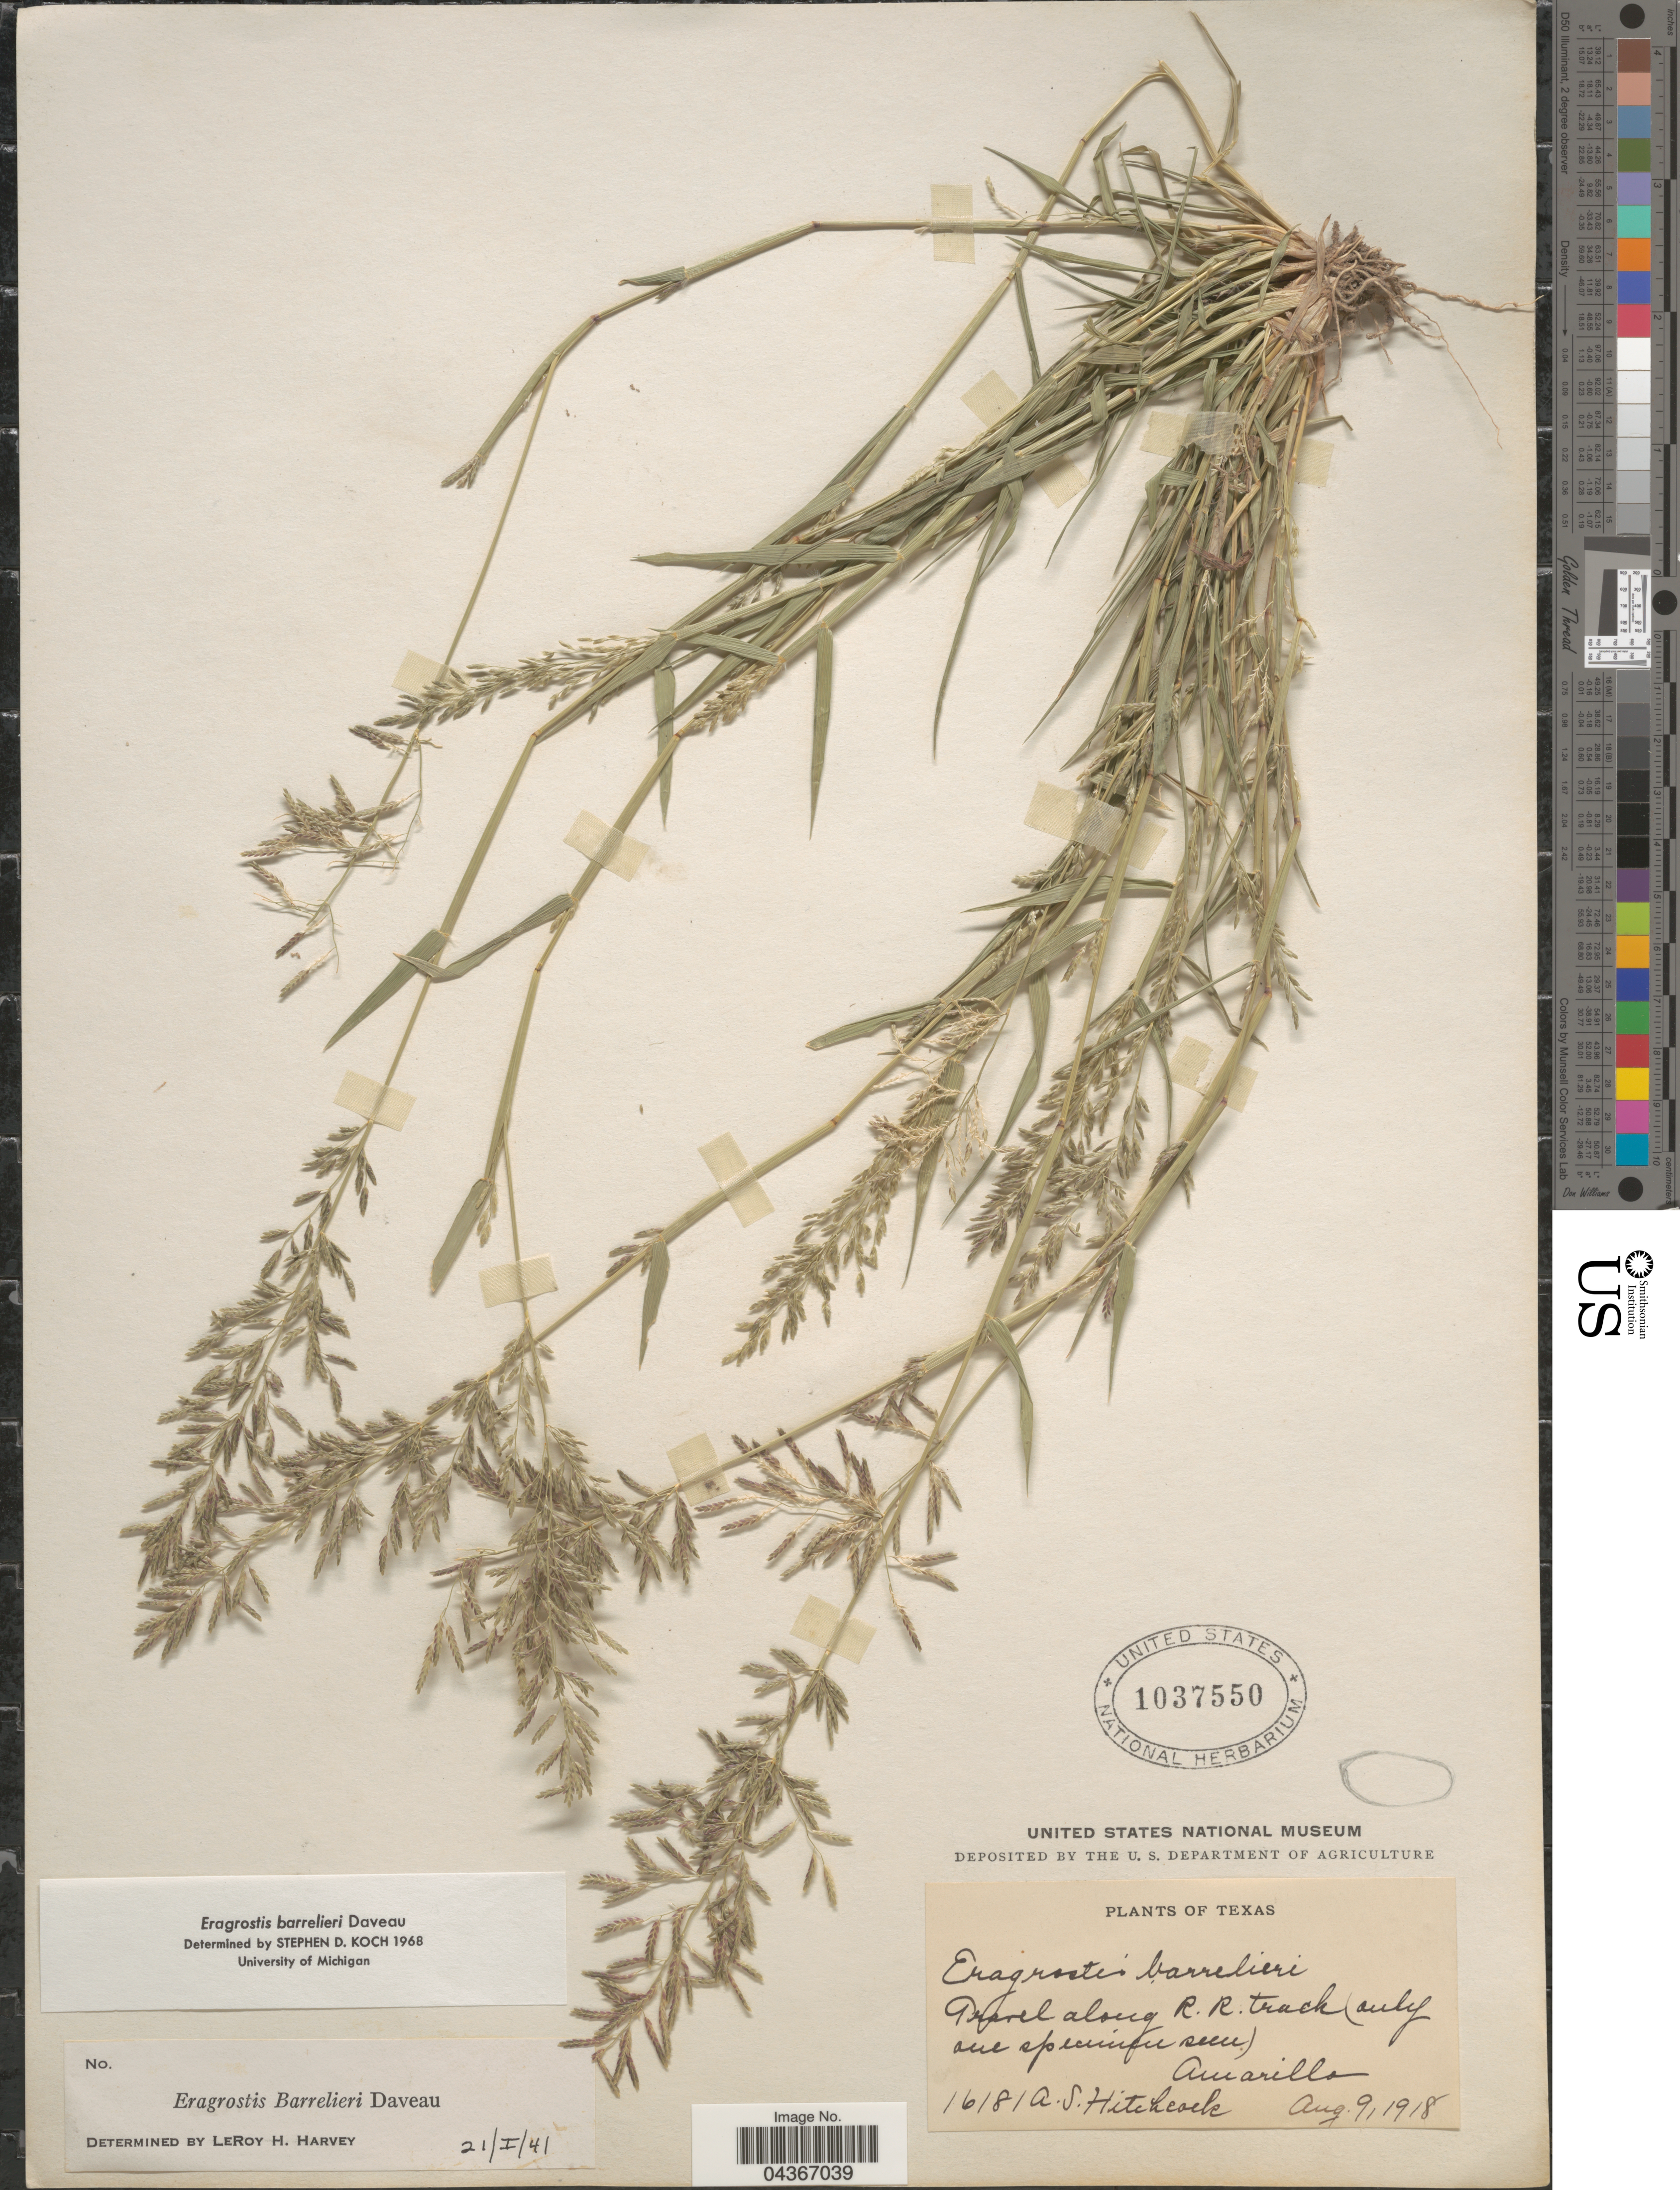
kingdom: Plantae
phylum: Tracheophyta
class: Liliopsida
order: Poales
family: Poaceae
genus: Eragrostis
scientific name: Eragrostis barrelieri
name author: Daveau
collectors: A. S. Hitchcock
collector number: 16181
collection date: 1918-08-09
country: United States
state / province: Texas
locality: Gravel along R. R. track. Amarillo.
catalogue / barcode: US 1037550